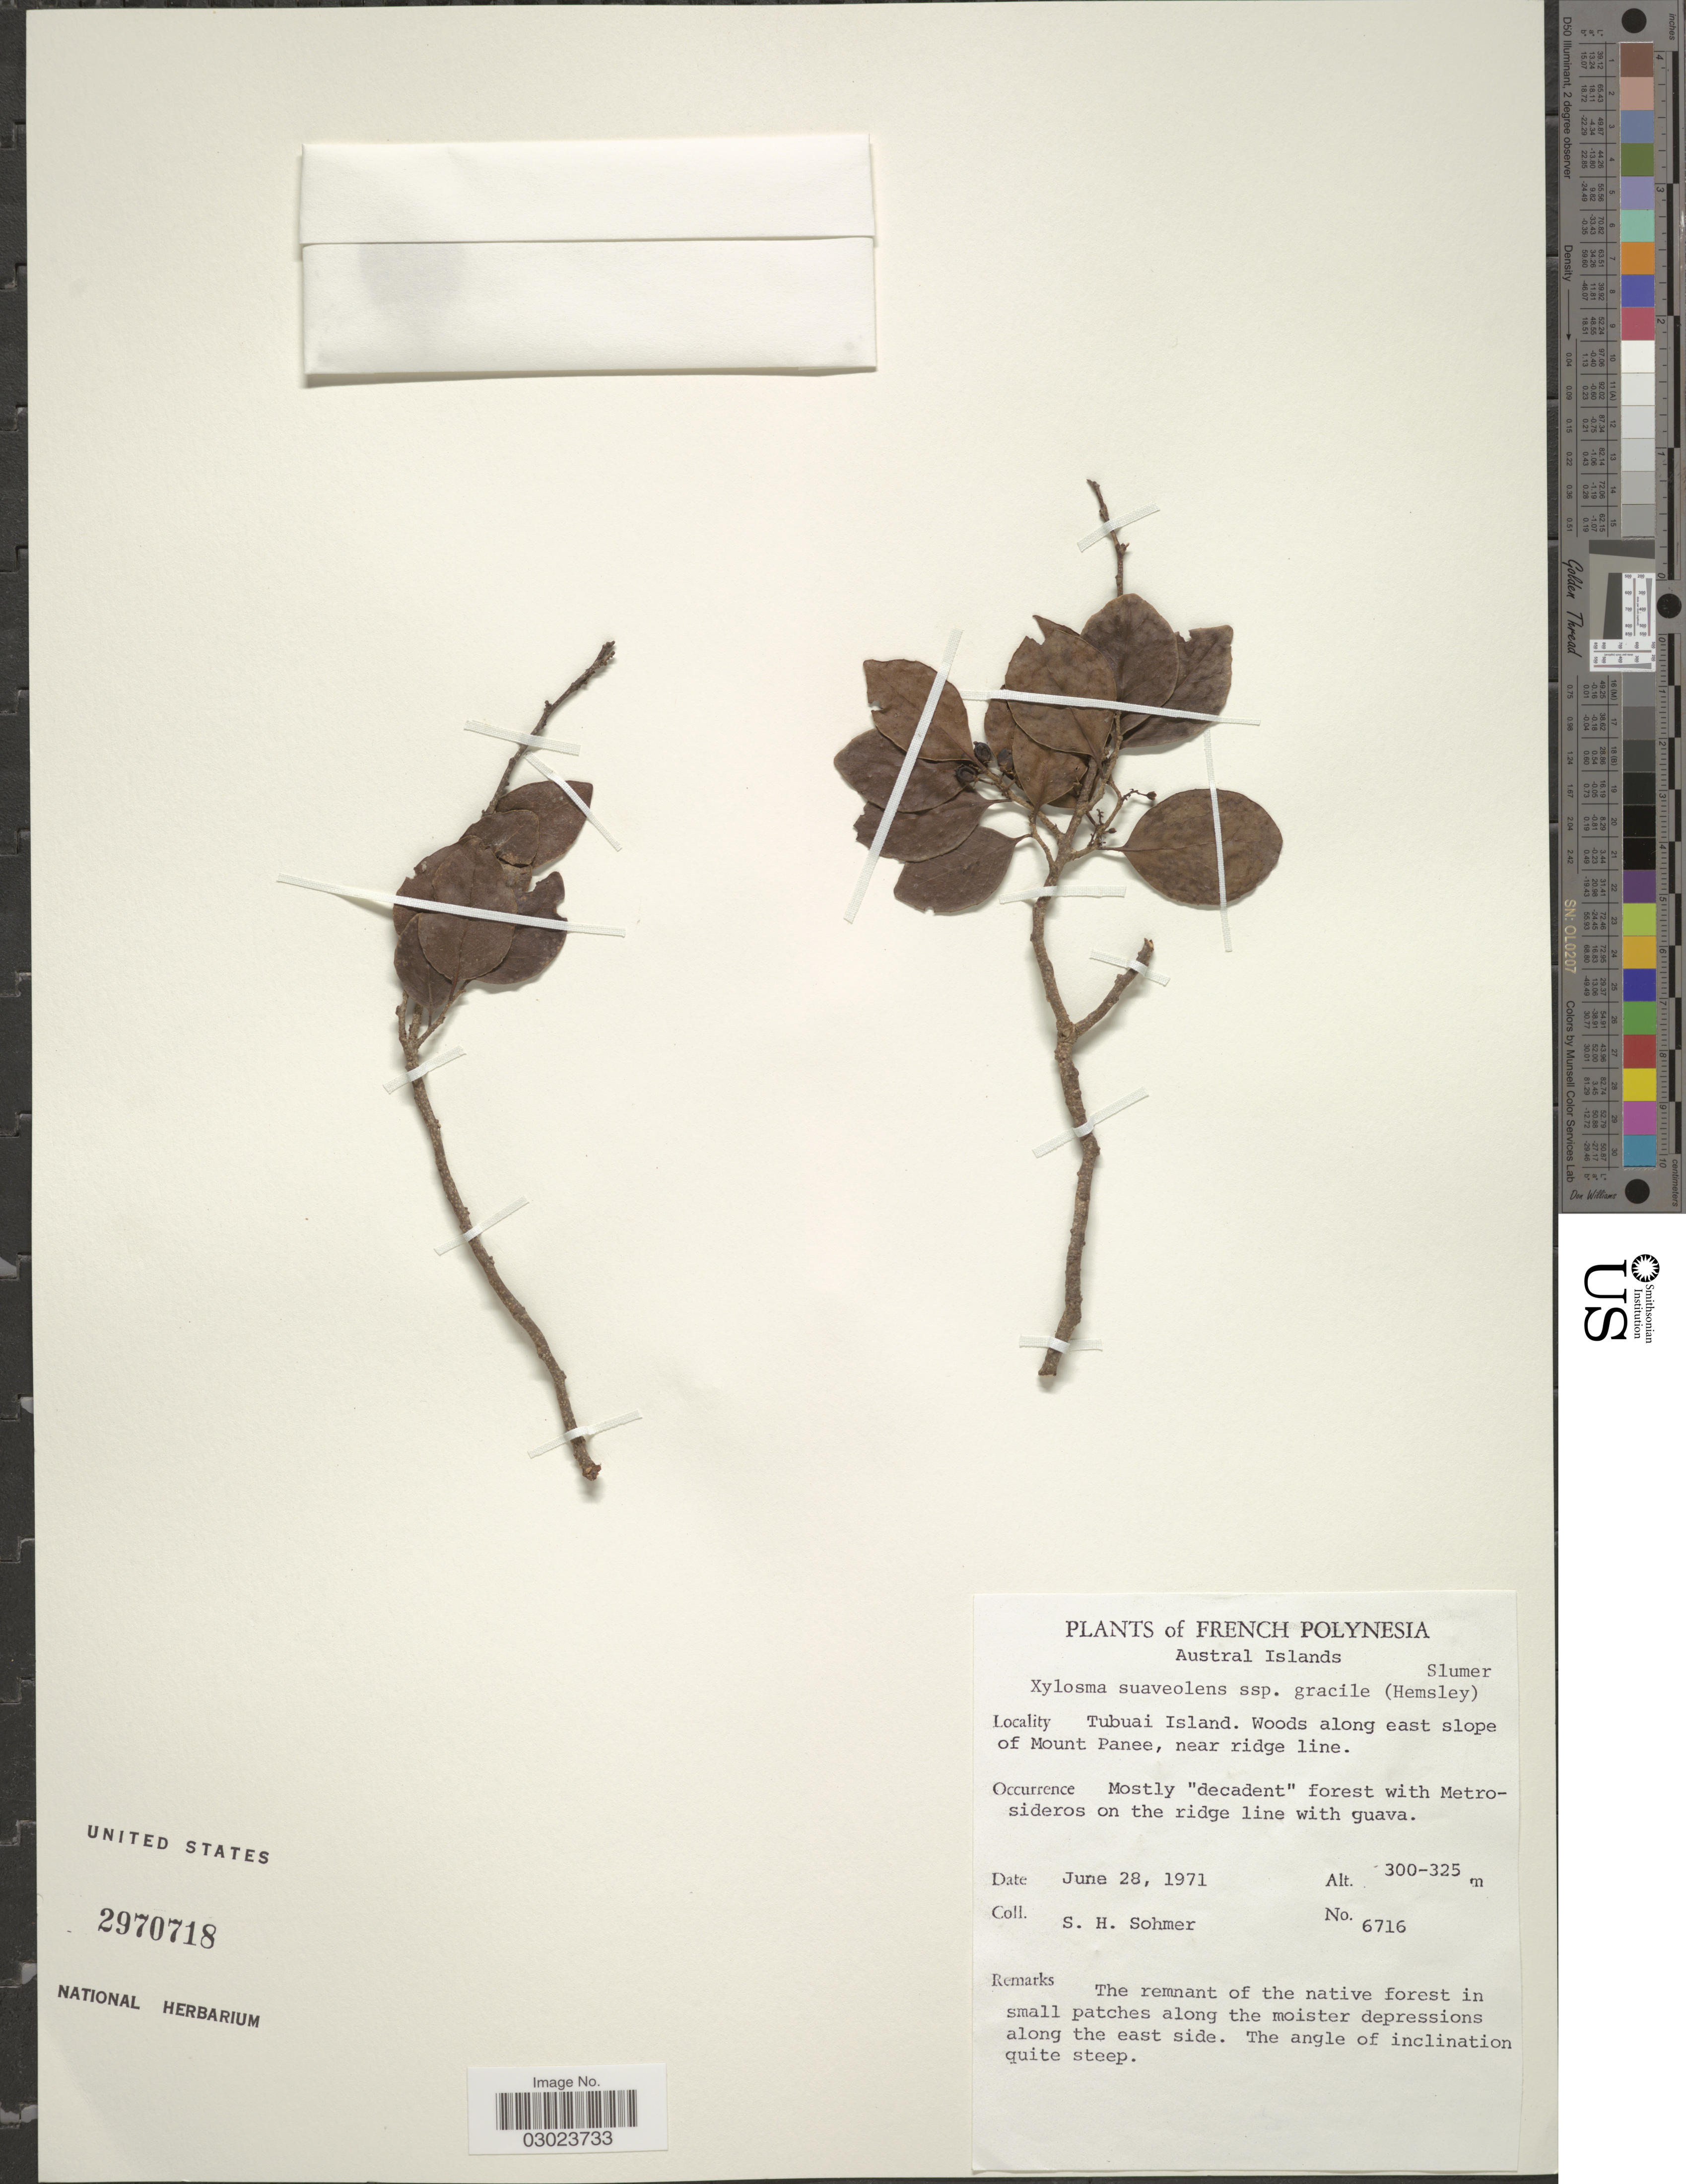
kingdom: Plantae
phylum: Tracheophyta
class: Magnoliopsida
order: Malpighiales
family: Salicaceae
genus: Xylosma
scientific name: Xylosma suaveolens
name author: G. Forst.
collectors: S. H. Sohmer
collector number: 6716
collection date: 1971-06-28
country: French Polynesia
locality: Austral Islands. Tubuai Island. Woods along east slope of Mount Panee, near ridge line.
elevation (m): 300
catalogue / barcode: US 2970718